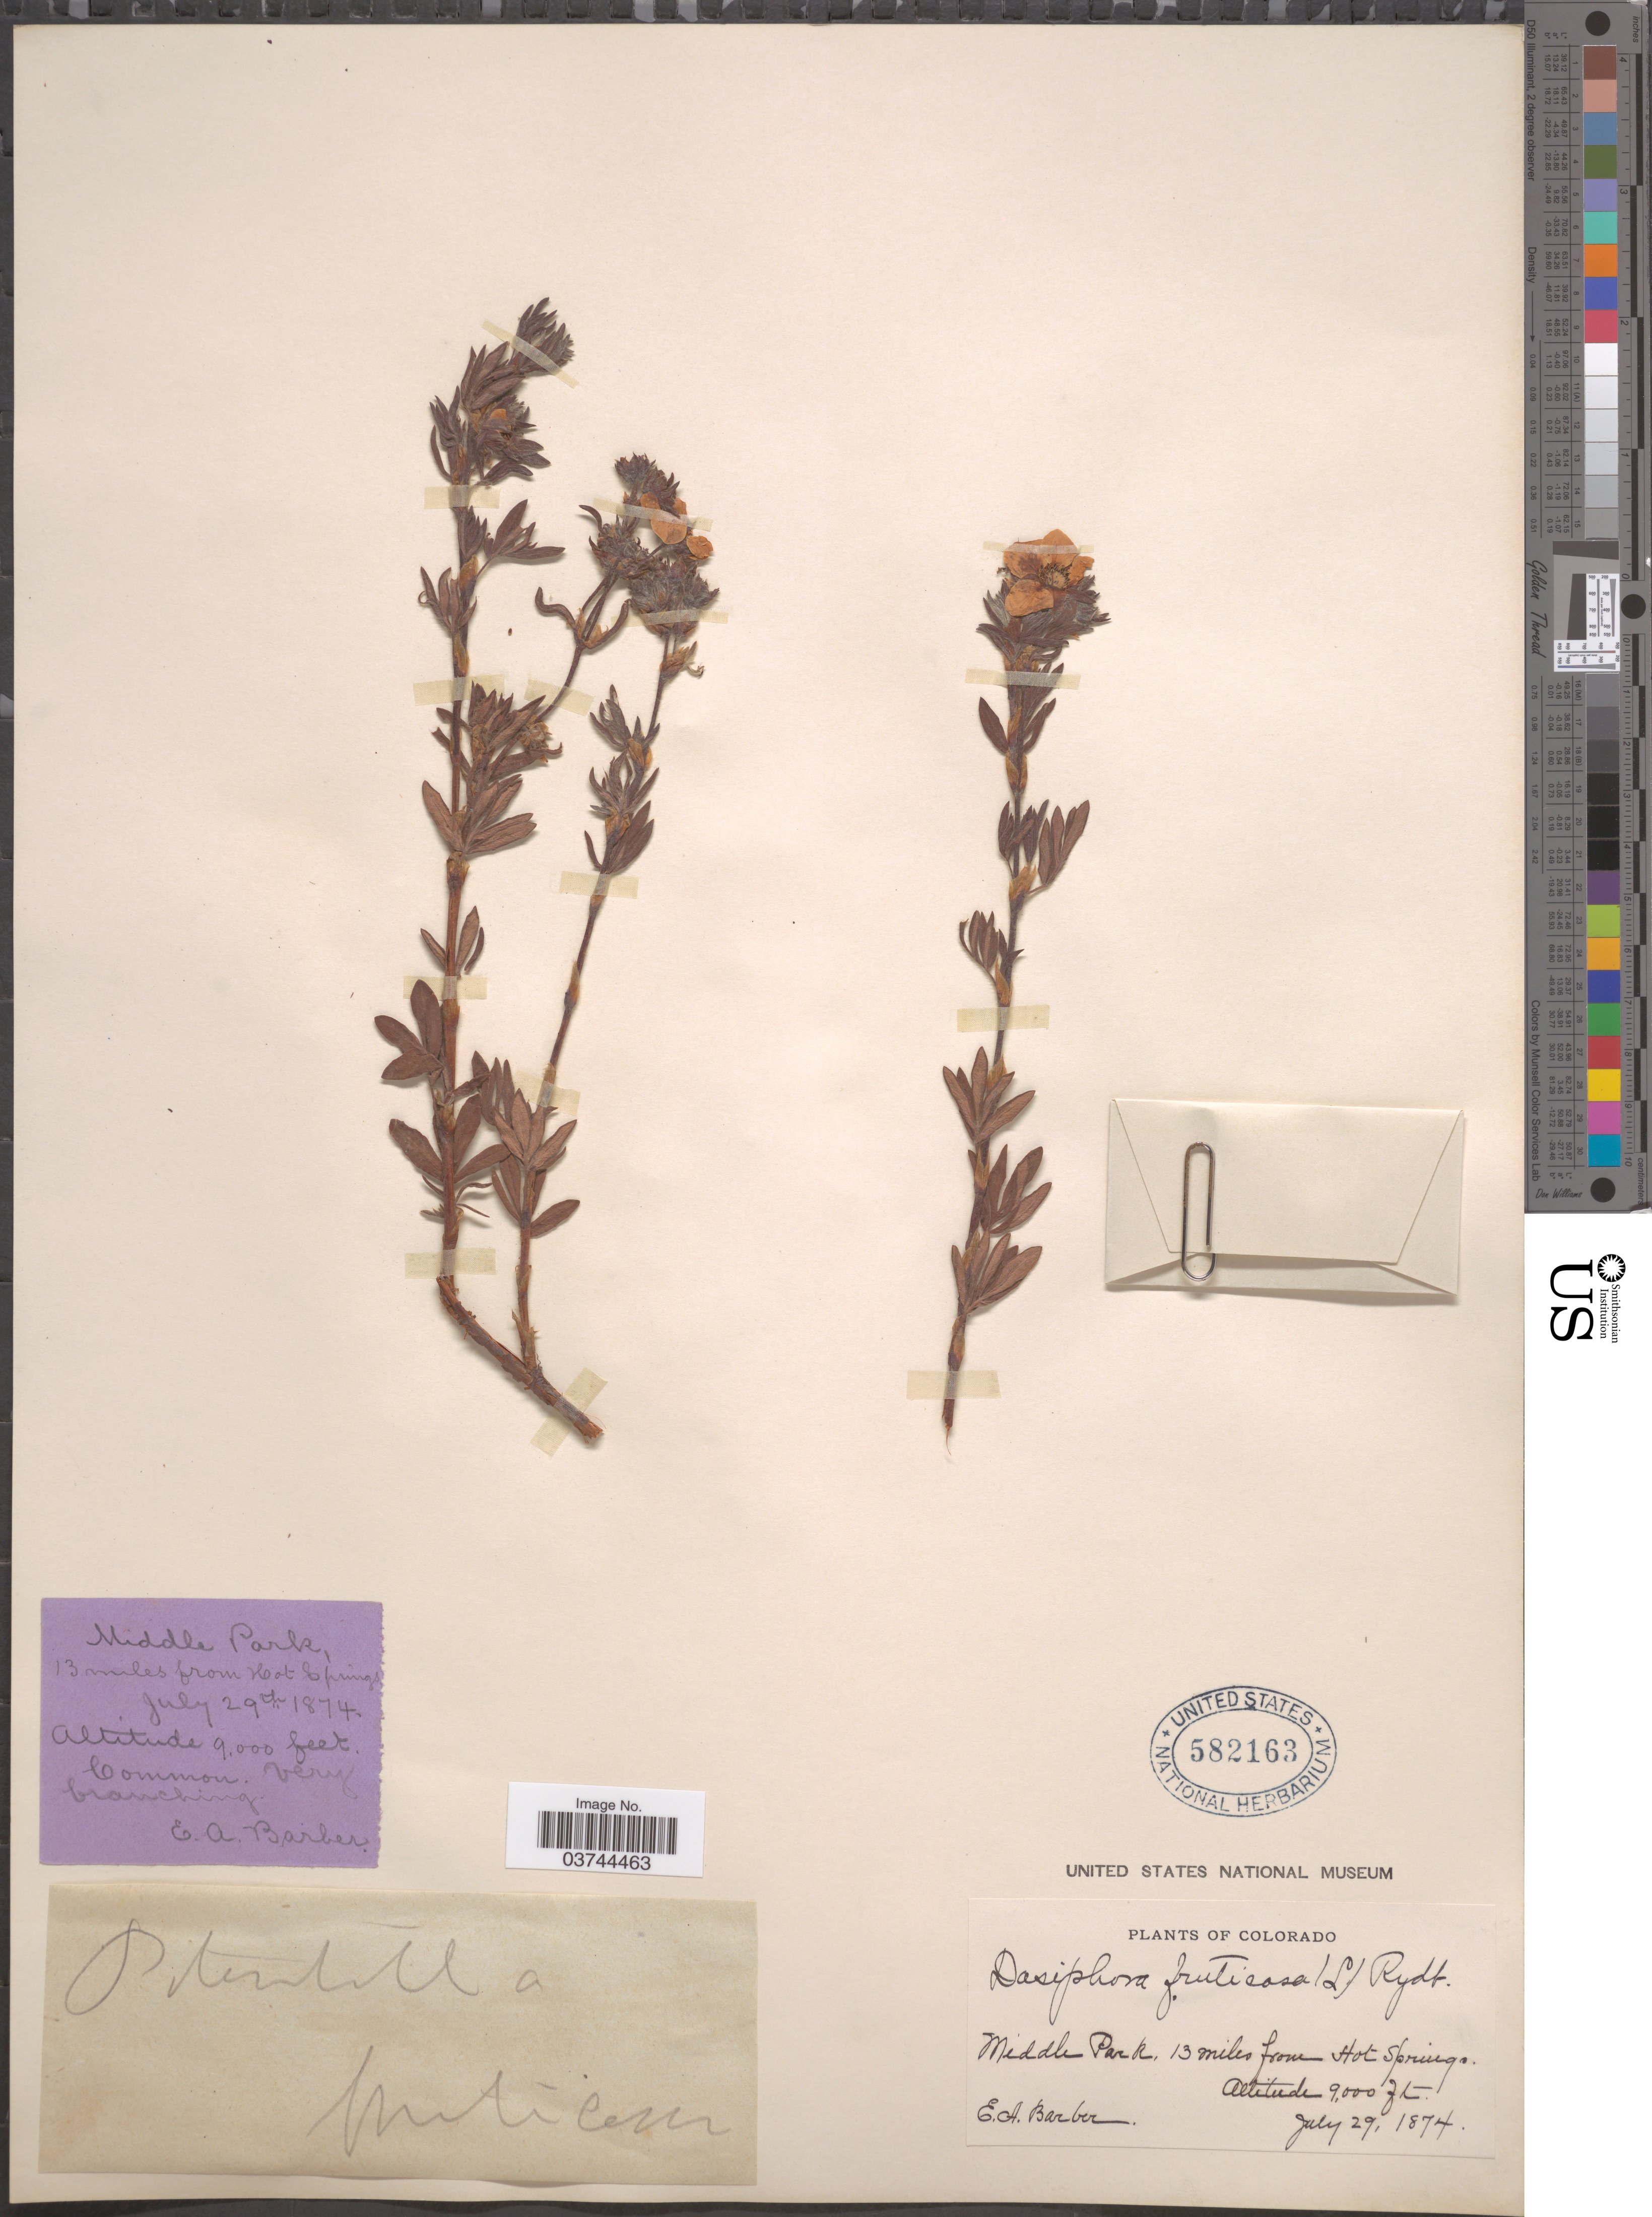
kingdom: Plantae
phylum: Tracheophyta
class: Magnoliopsida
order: Rosales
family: Rosaceae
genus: Dasiphora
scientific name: Dasiphora fruticosa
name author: (L.) Rydb.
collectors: E. Barber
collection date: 1874-07-29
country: United States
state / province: Colorado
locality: Middle Park, 13 miles from Hot Springs.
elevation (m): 2743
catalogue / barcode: US 582163